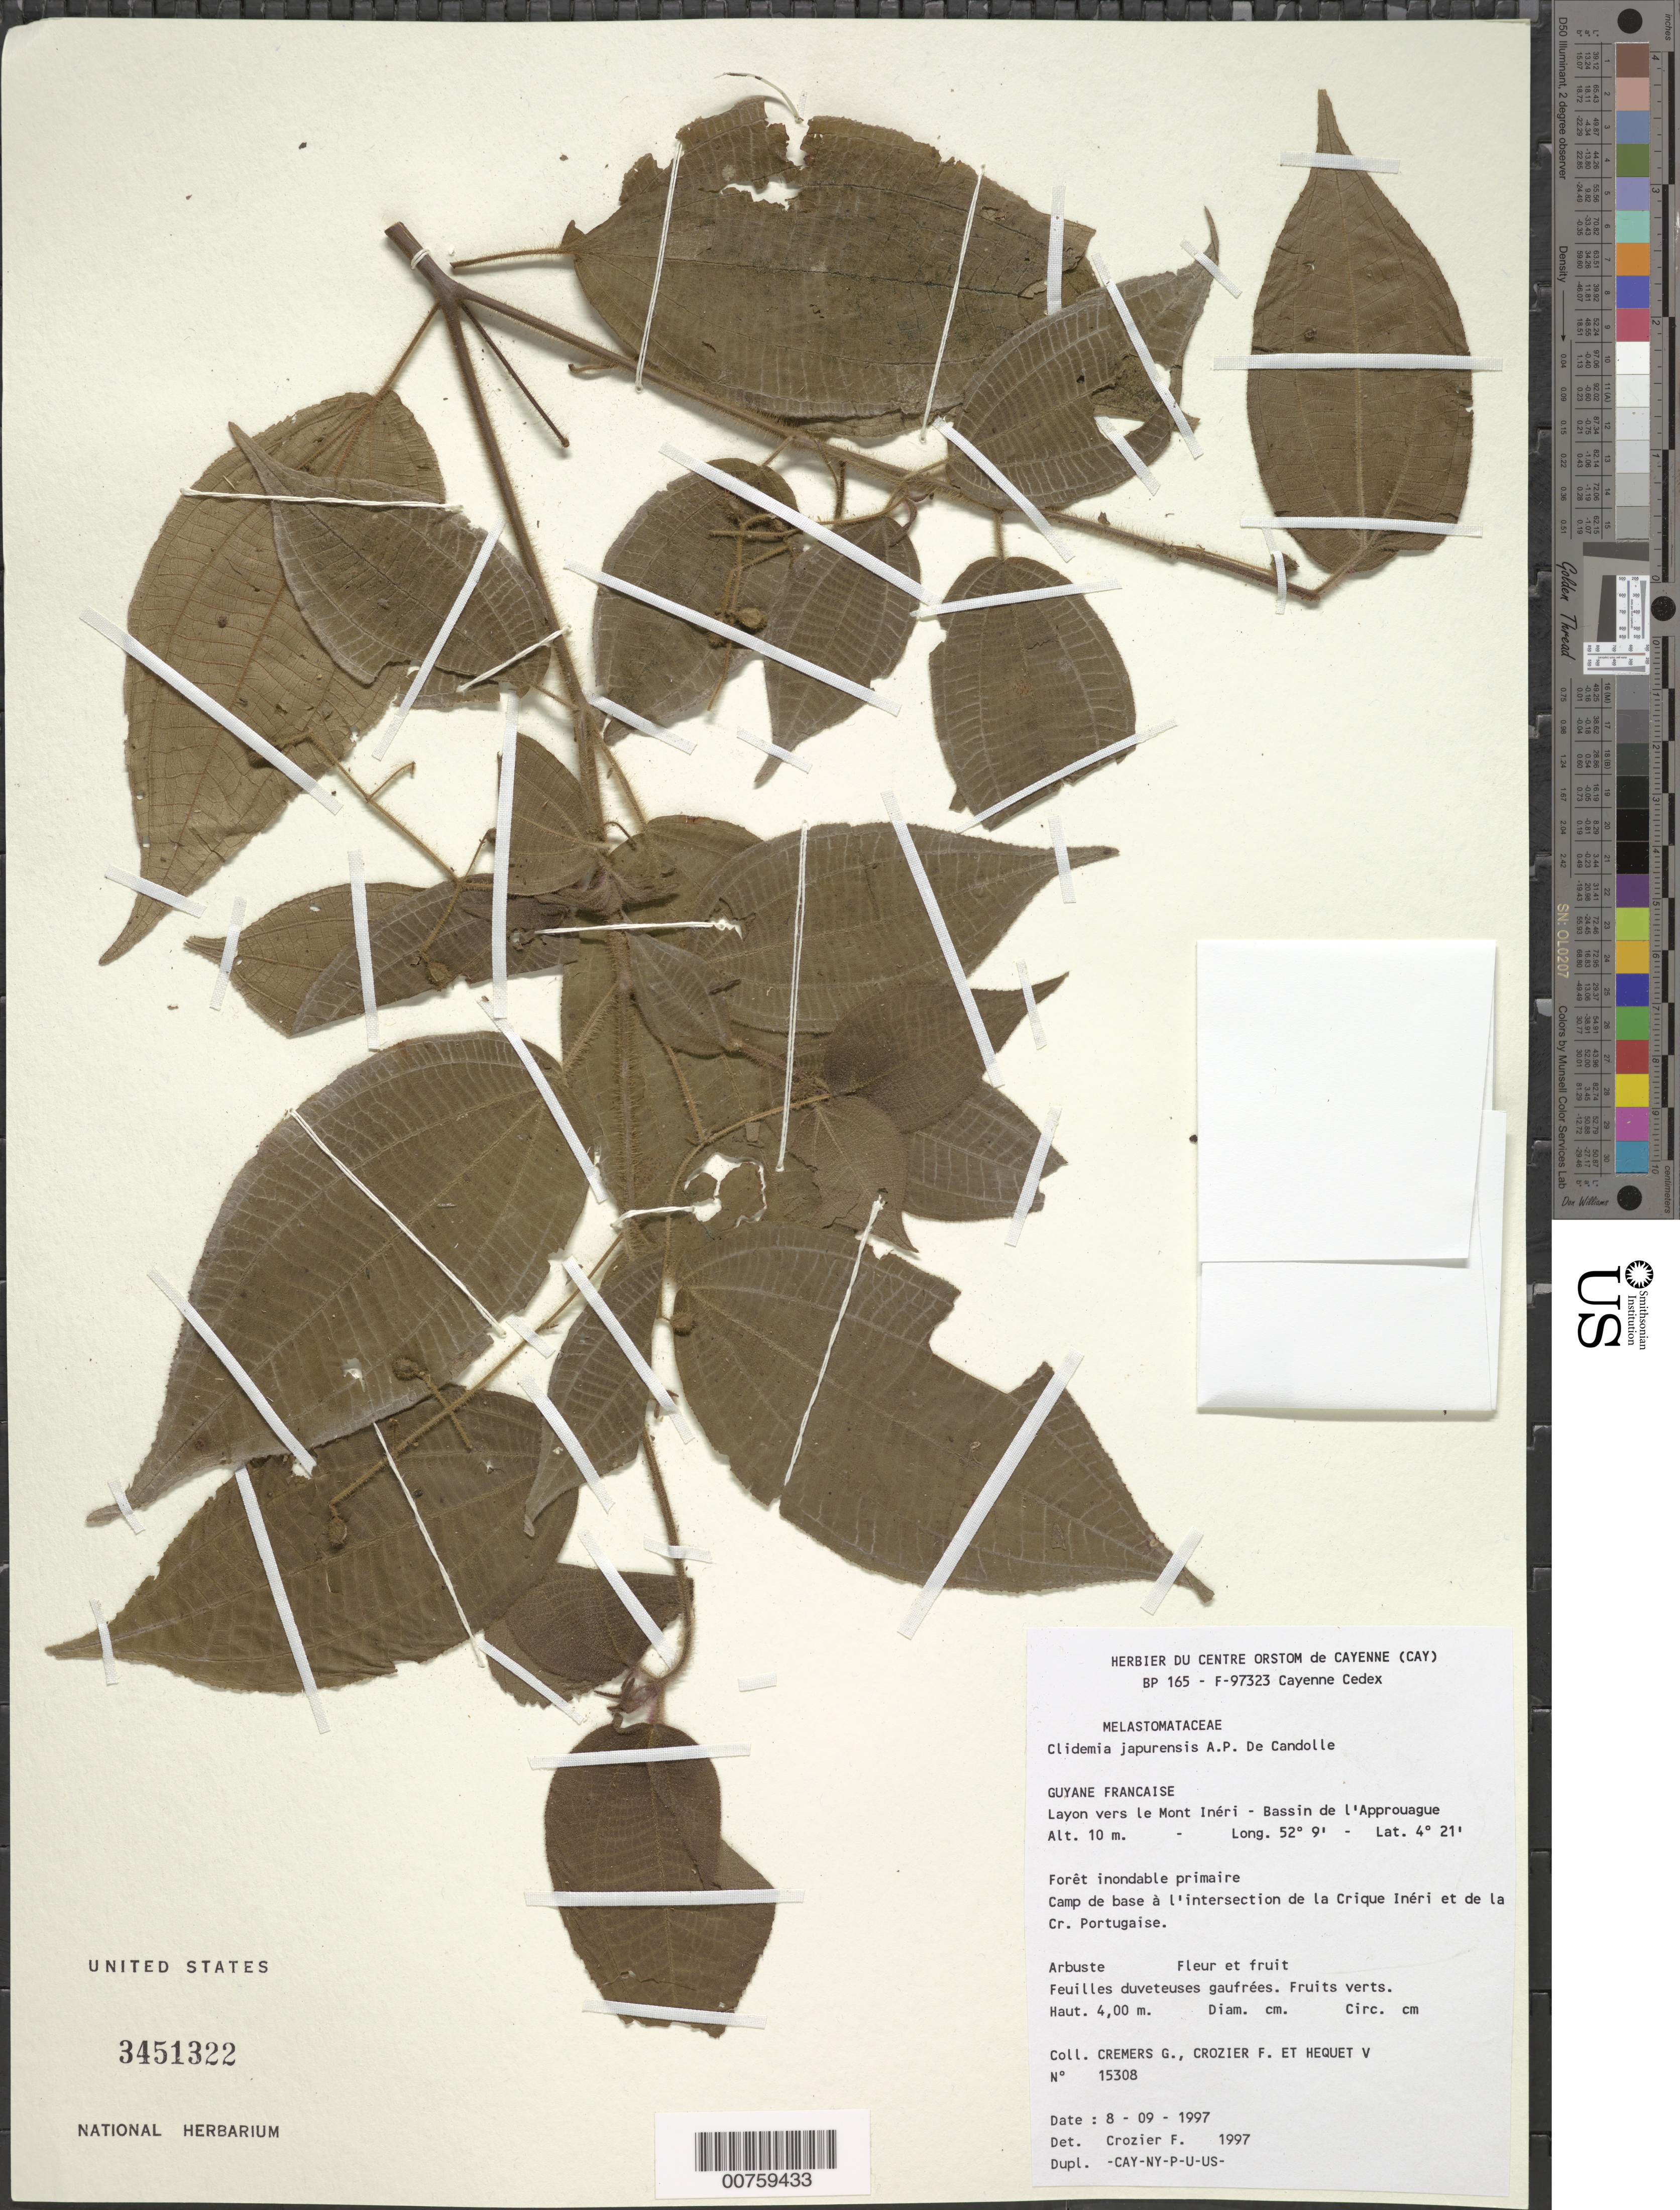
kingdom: Plantae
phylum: Tracheophyta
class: Magnoliopsida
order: Myrtales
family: Melastomataceae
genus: Clidemia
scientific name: Clidemia japurensis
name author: DC.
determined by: Michelangeli, F. A.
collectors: G. Cremers, F. Crozier & V. Hequet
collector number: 15308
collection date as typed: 8-Sep-97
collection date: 1997-09-08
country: French Guiana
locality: Mont Inéri, Bassin de l'Approuague, camp de base a l'intersection de la Crique Inéri et de la Crique Potugaise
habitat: Primary forest, inundated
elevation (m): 10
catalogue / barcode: US 3451322